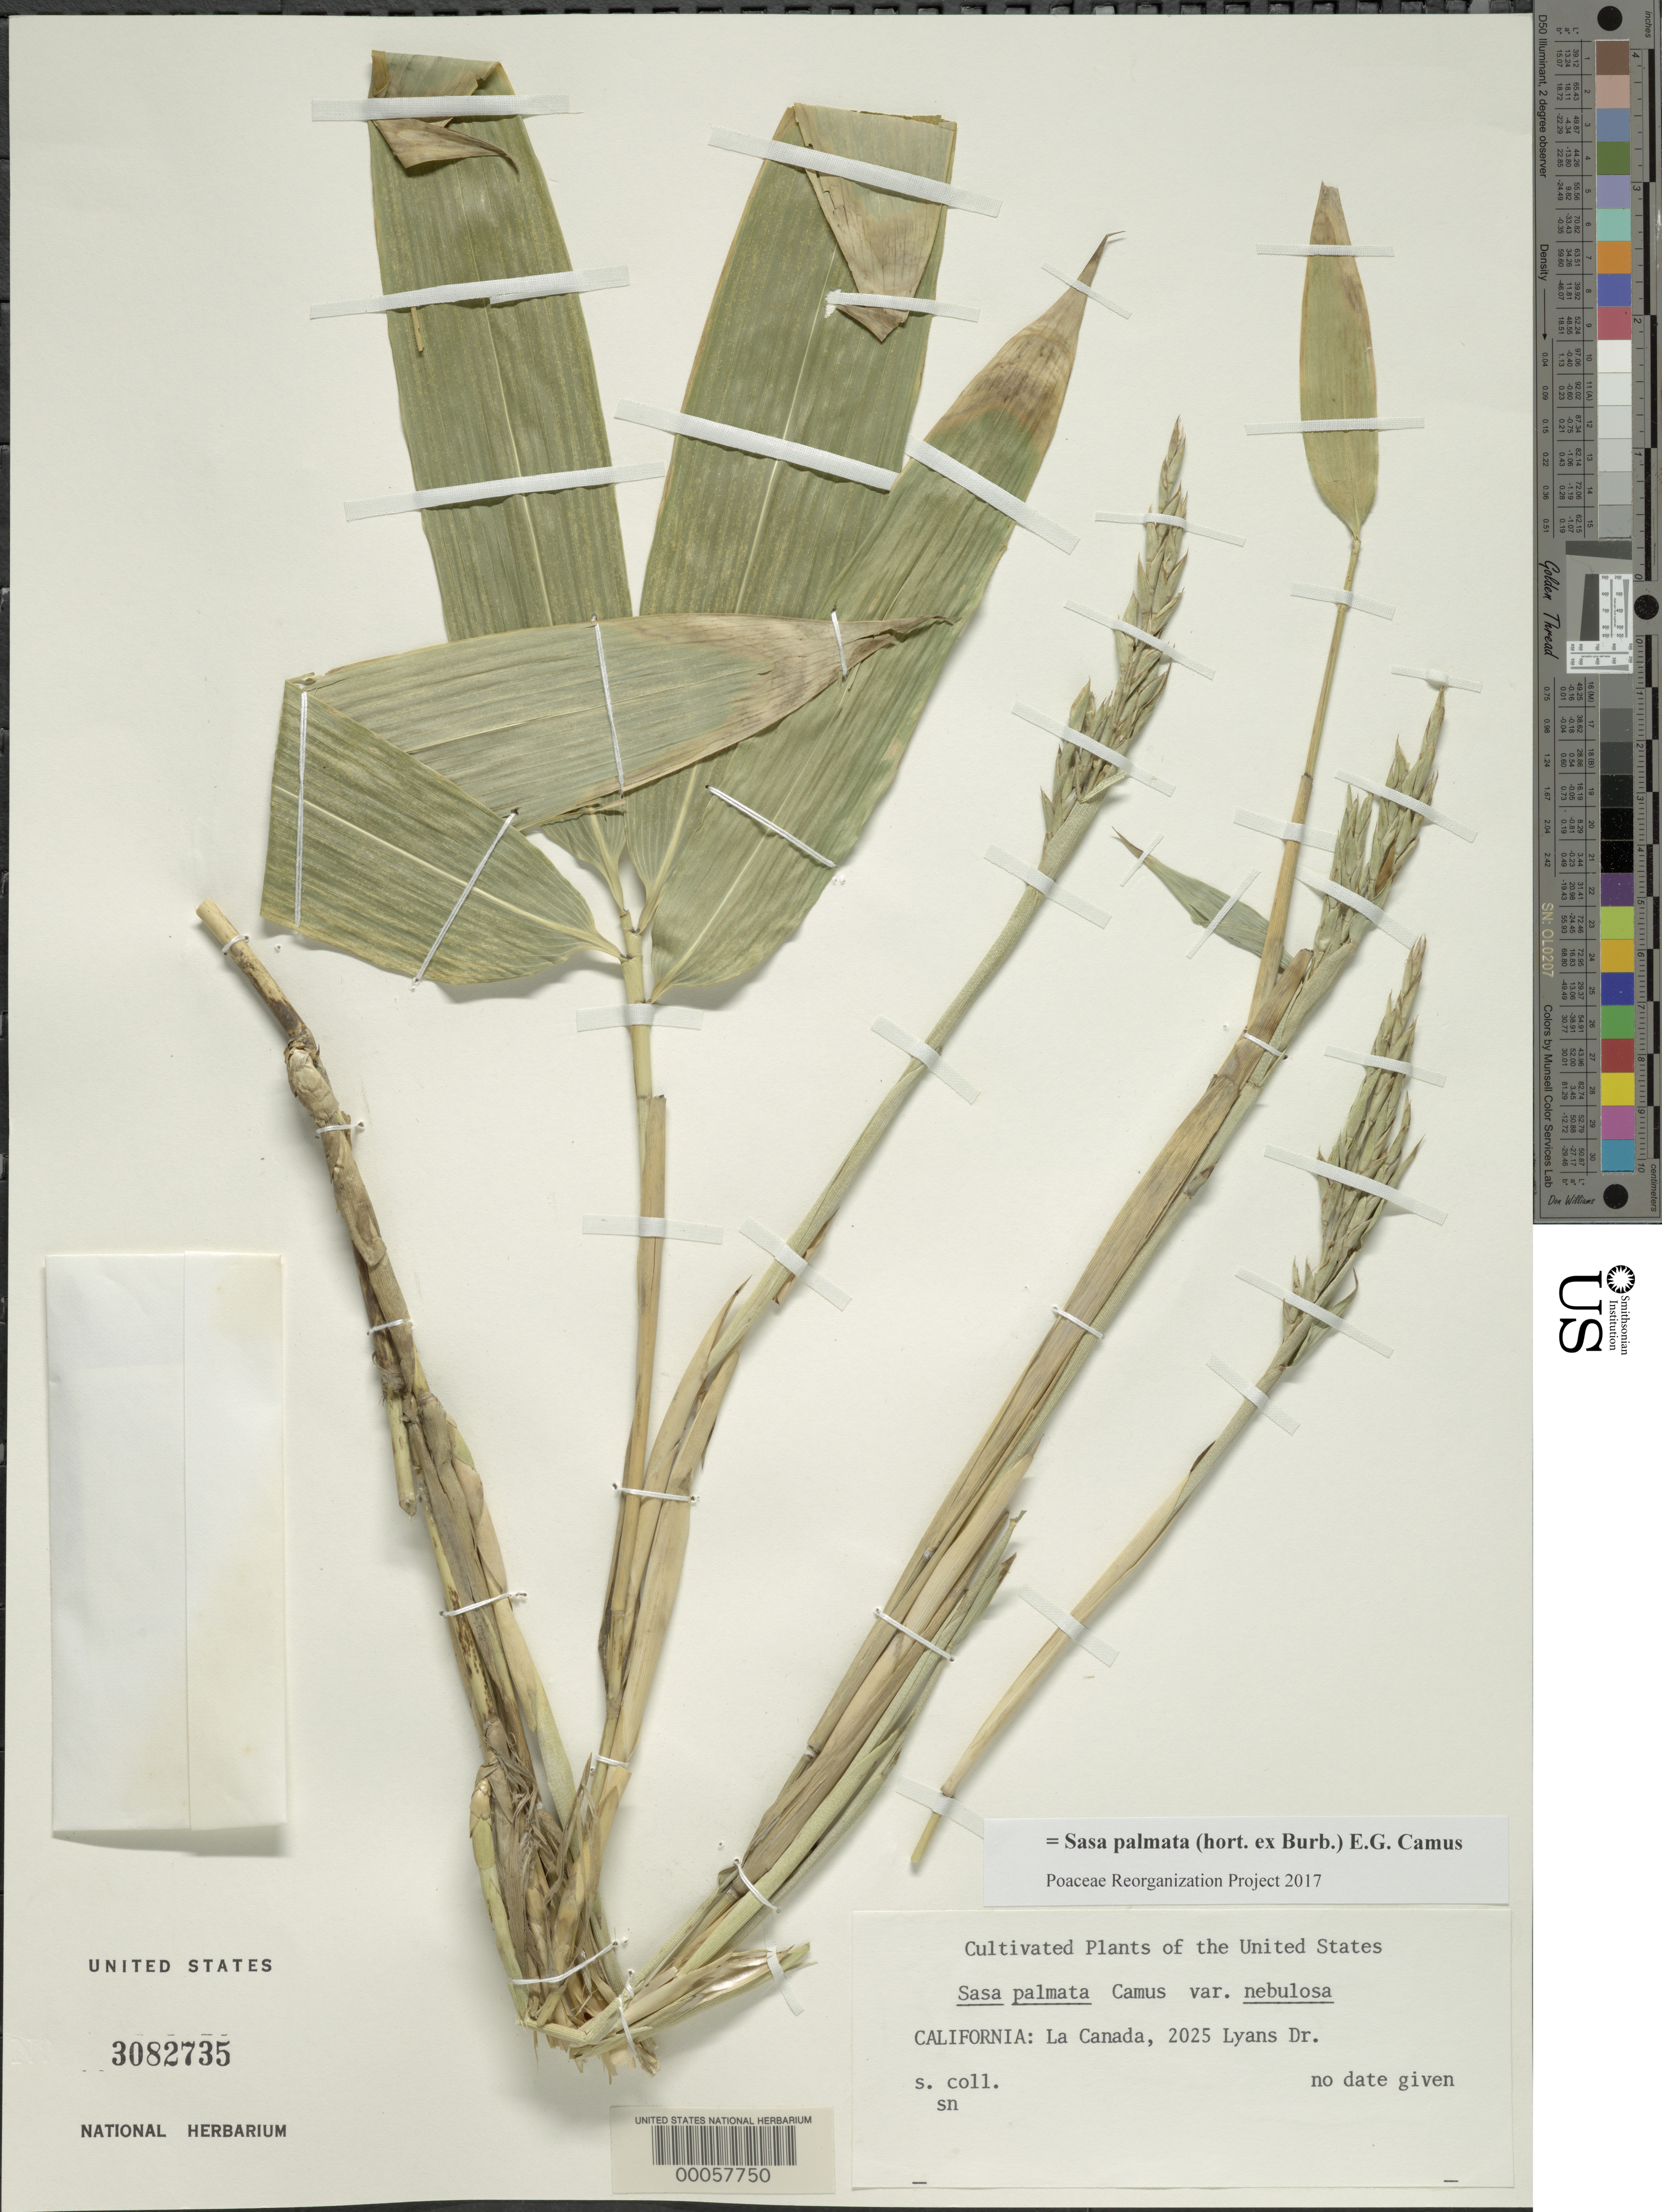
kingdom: Plantae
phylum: Tracheophyta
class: Liliopsida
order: Poales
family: Poaceae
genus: Sasa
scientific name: Sasa palmata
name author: (hort. ex Burb.) E.G. Camus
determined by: Poaceae Reorganization Project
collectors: J. N. Rose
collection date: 1969-09-27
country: United States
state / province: Florida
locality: Coconut Grove, former home of David Fairchild, the Kampong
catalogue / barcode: US 3082735